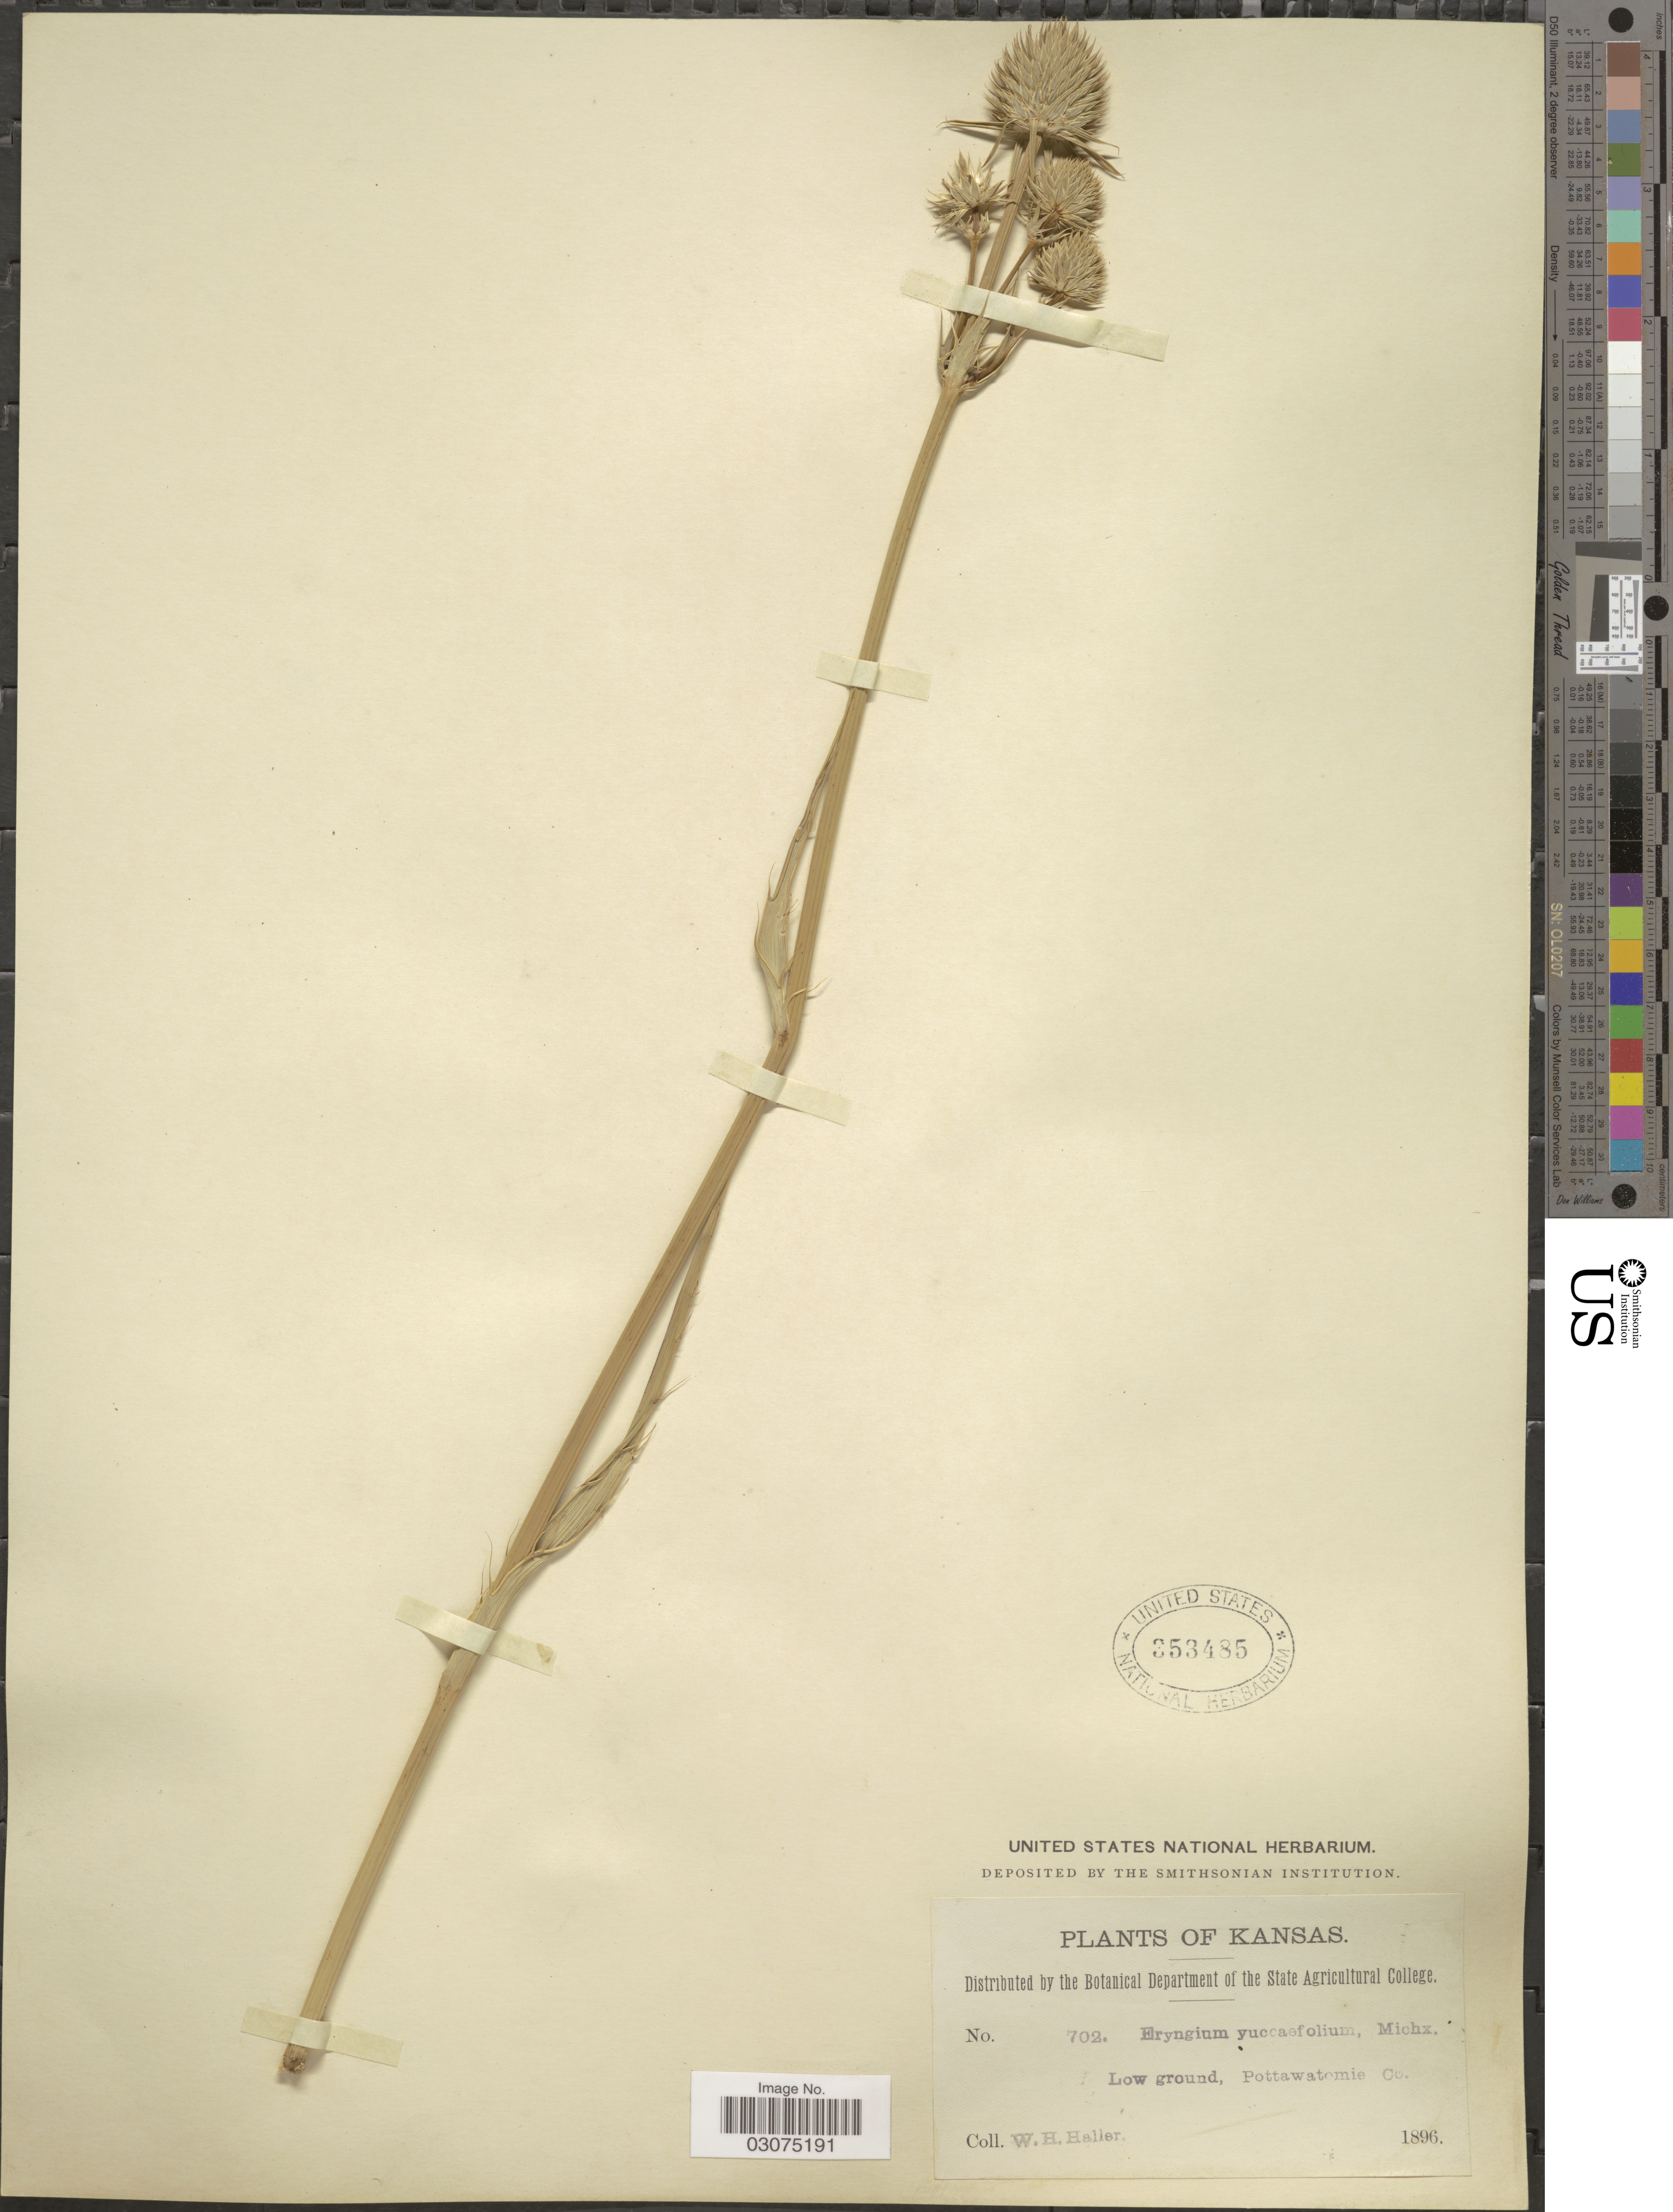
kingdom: Plantae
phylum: Tracheophyta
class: Magnoliopsida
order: Apiales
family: Apiaceae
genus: Eryngium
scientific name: Eryngium yuccifolium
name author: Michx.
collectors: W. Haller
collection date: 1896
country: United States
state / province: Kansas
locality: Pottawatomie Co.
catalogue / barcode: US 353485